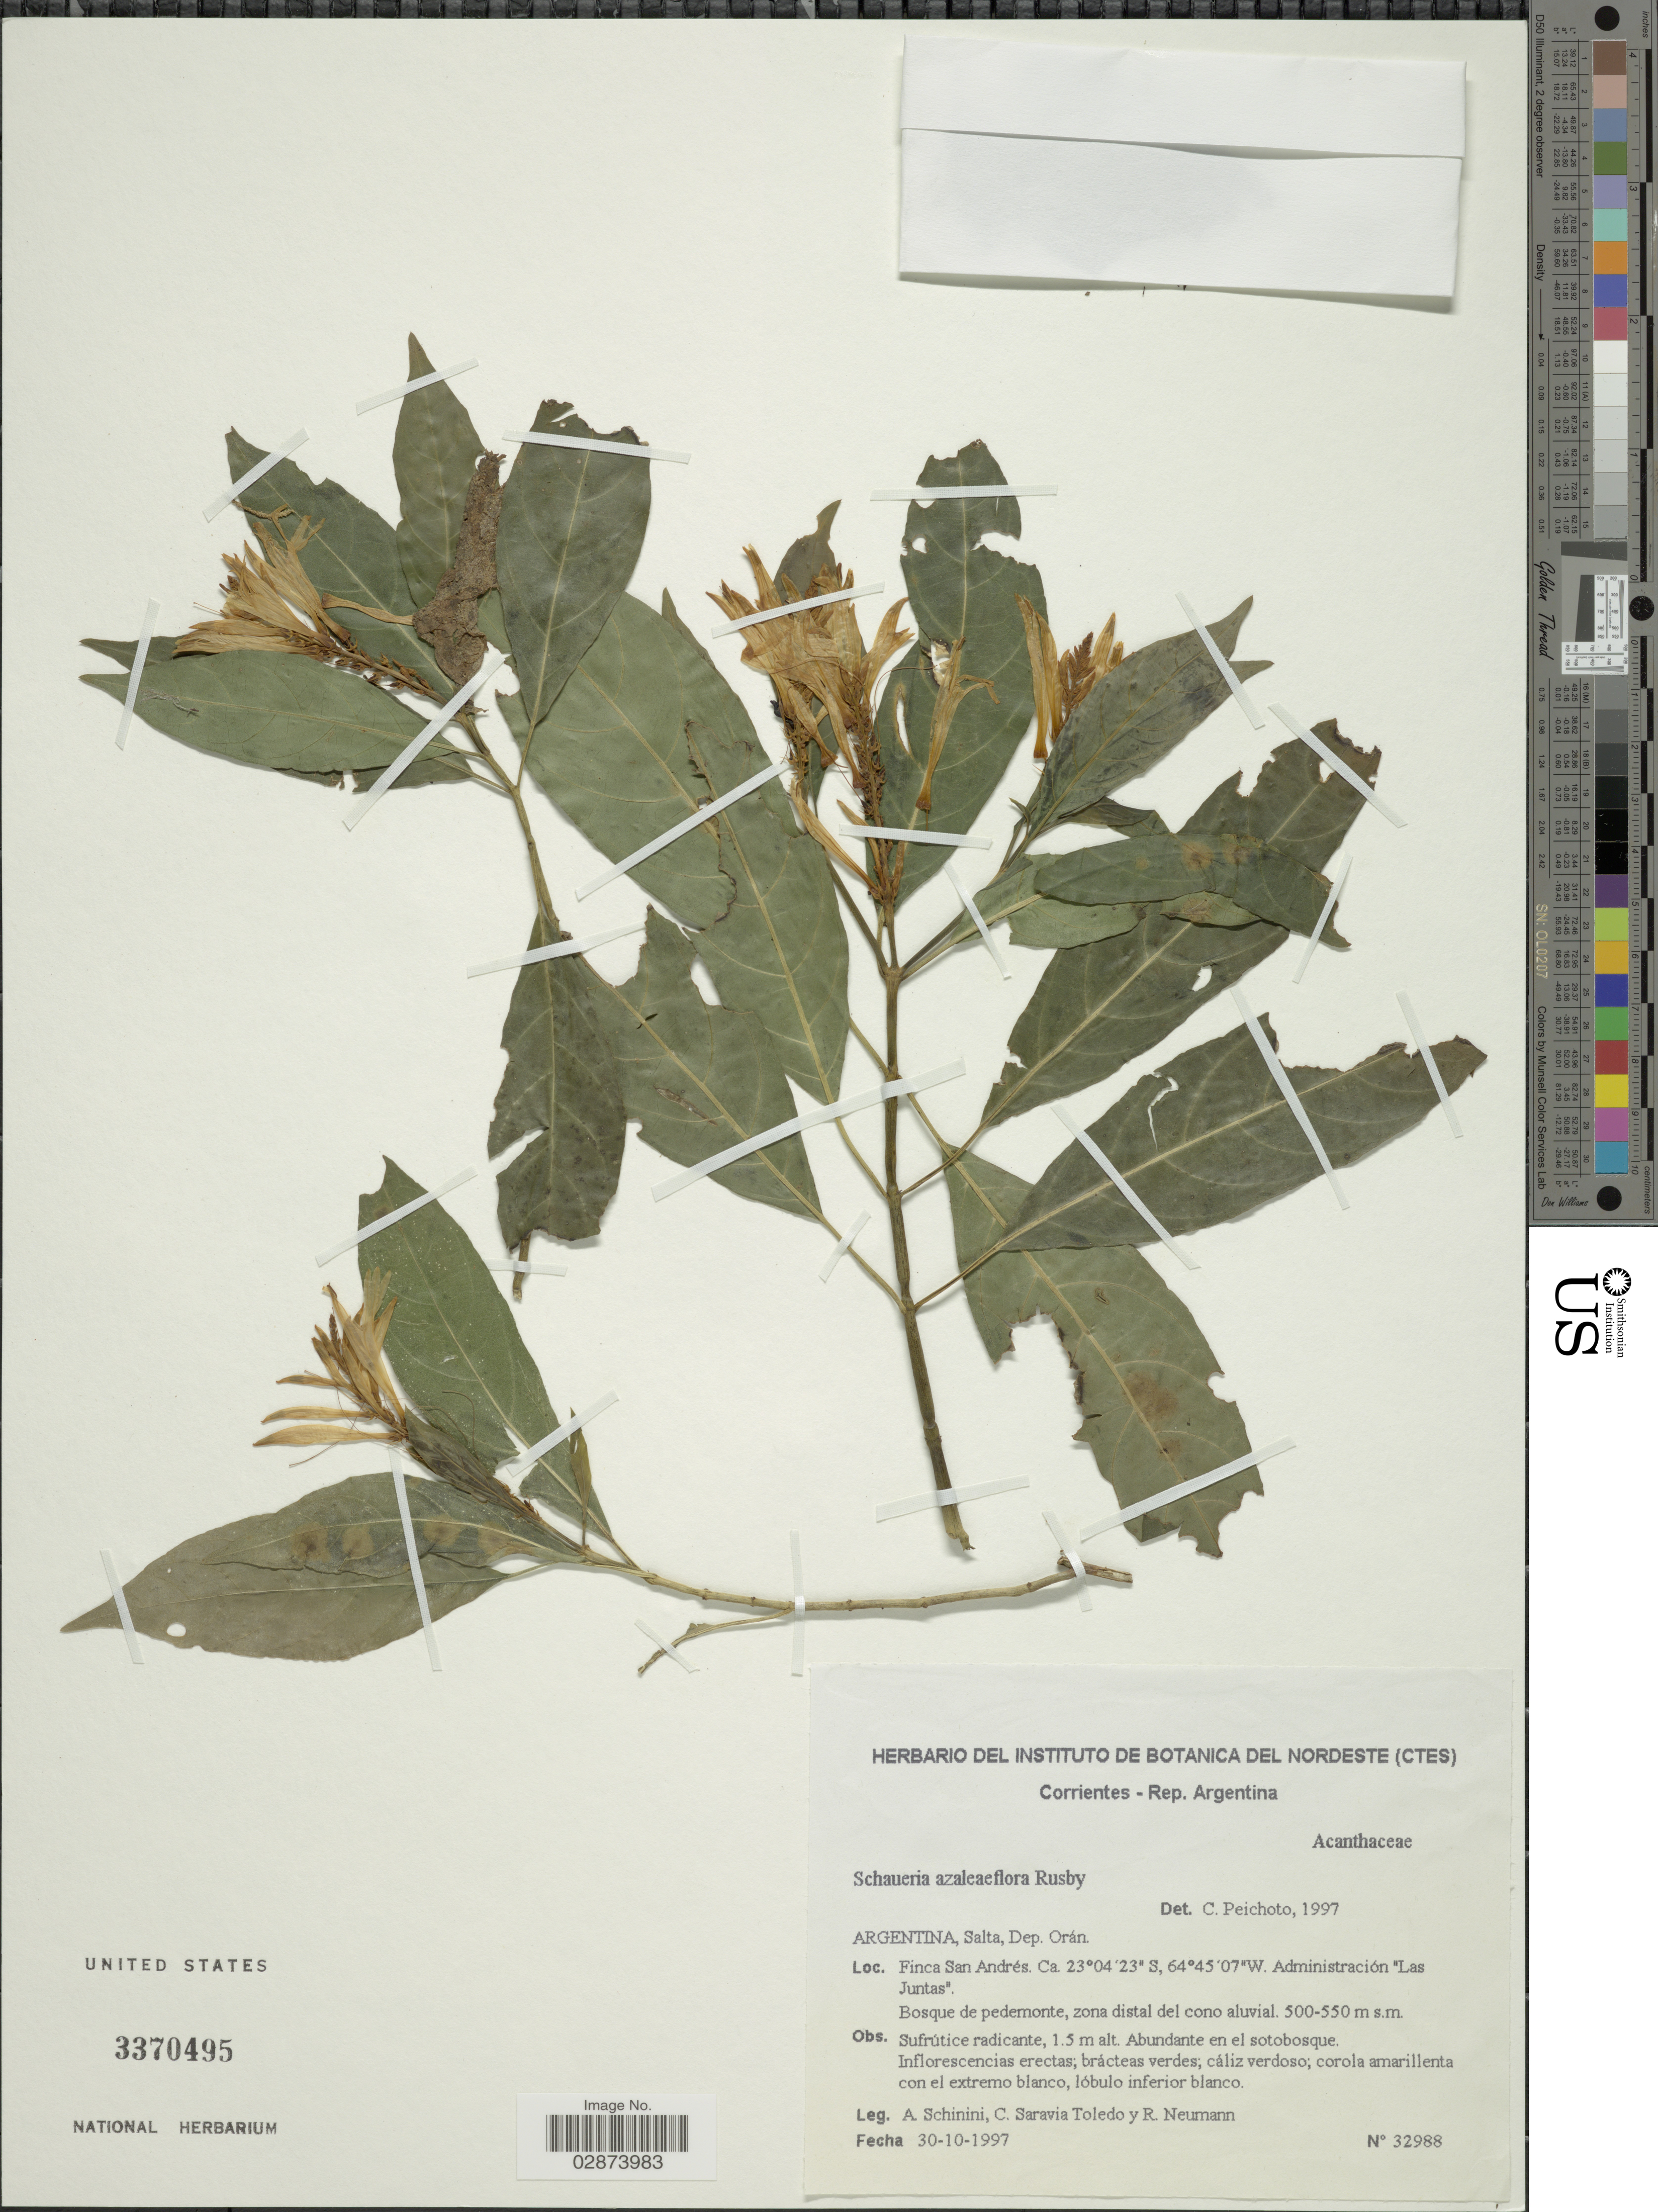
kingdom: Plantae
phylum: Tracheophyta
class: Magnoliopsida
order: Lamiales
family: Acanthaceae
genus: Schaueria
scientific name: Schaueria azaleiflora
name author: Rusby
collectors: A. Schinini, C. Saravia T. & R. Neumann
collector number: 32988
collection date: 1997-10-30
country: Argentina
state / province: Salta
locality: Dep. Orán. Finca San Andrés. Administración "Las Juntas".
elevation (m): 500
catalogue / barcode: US 3370495